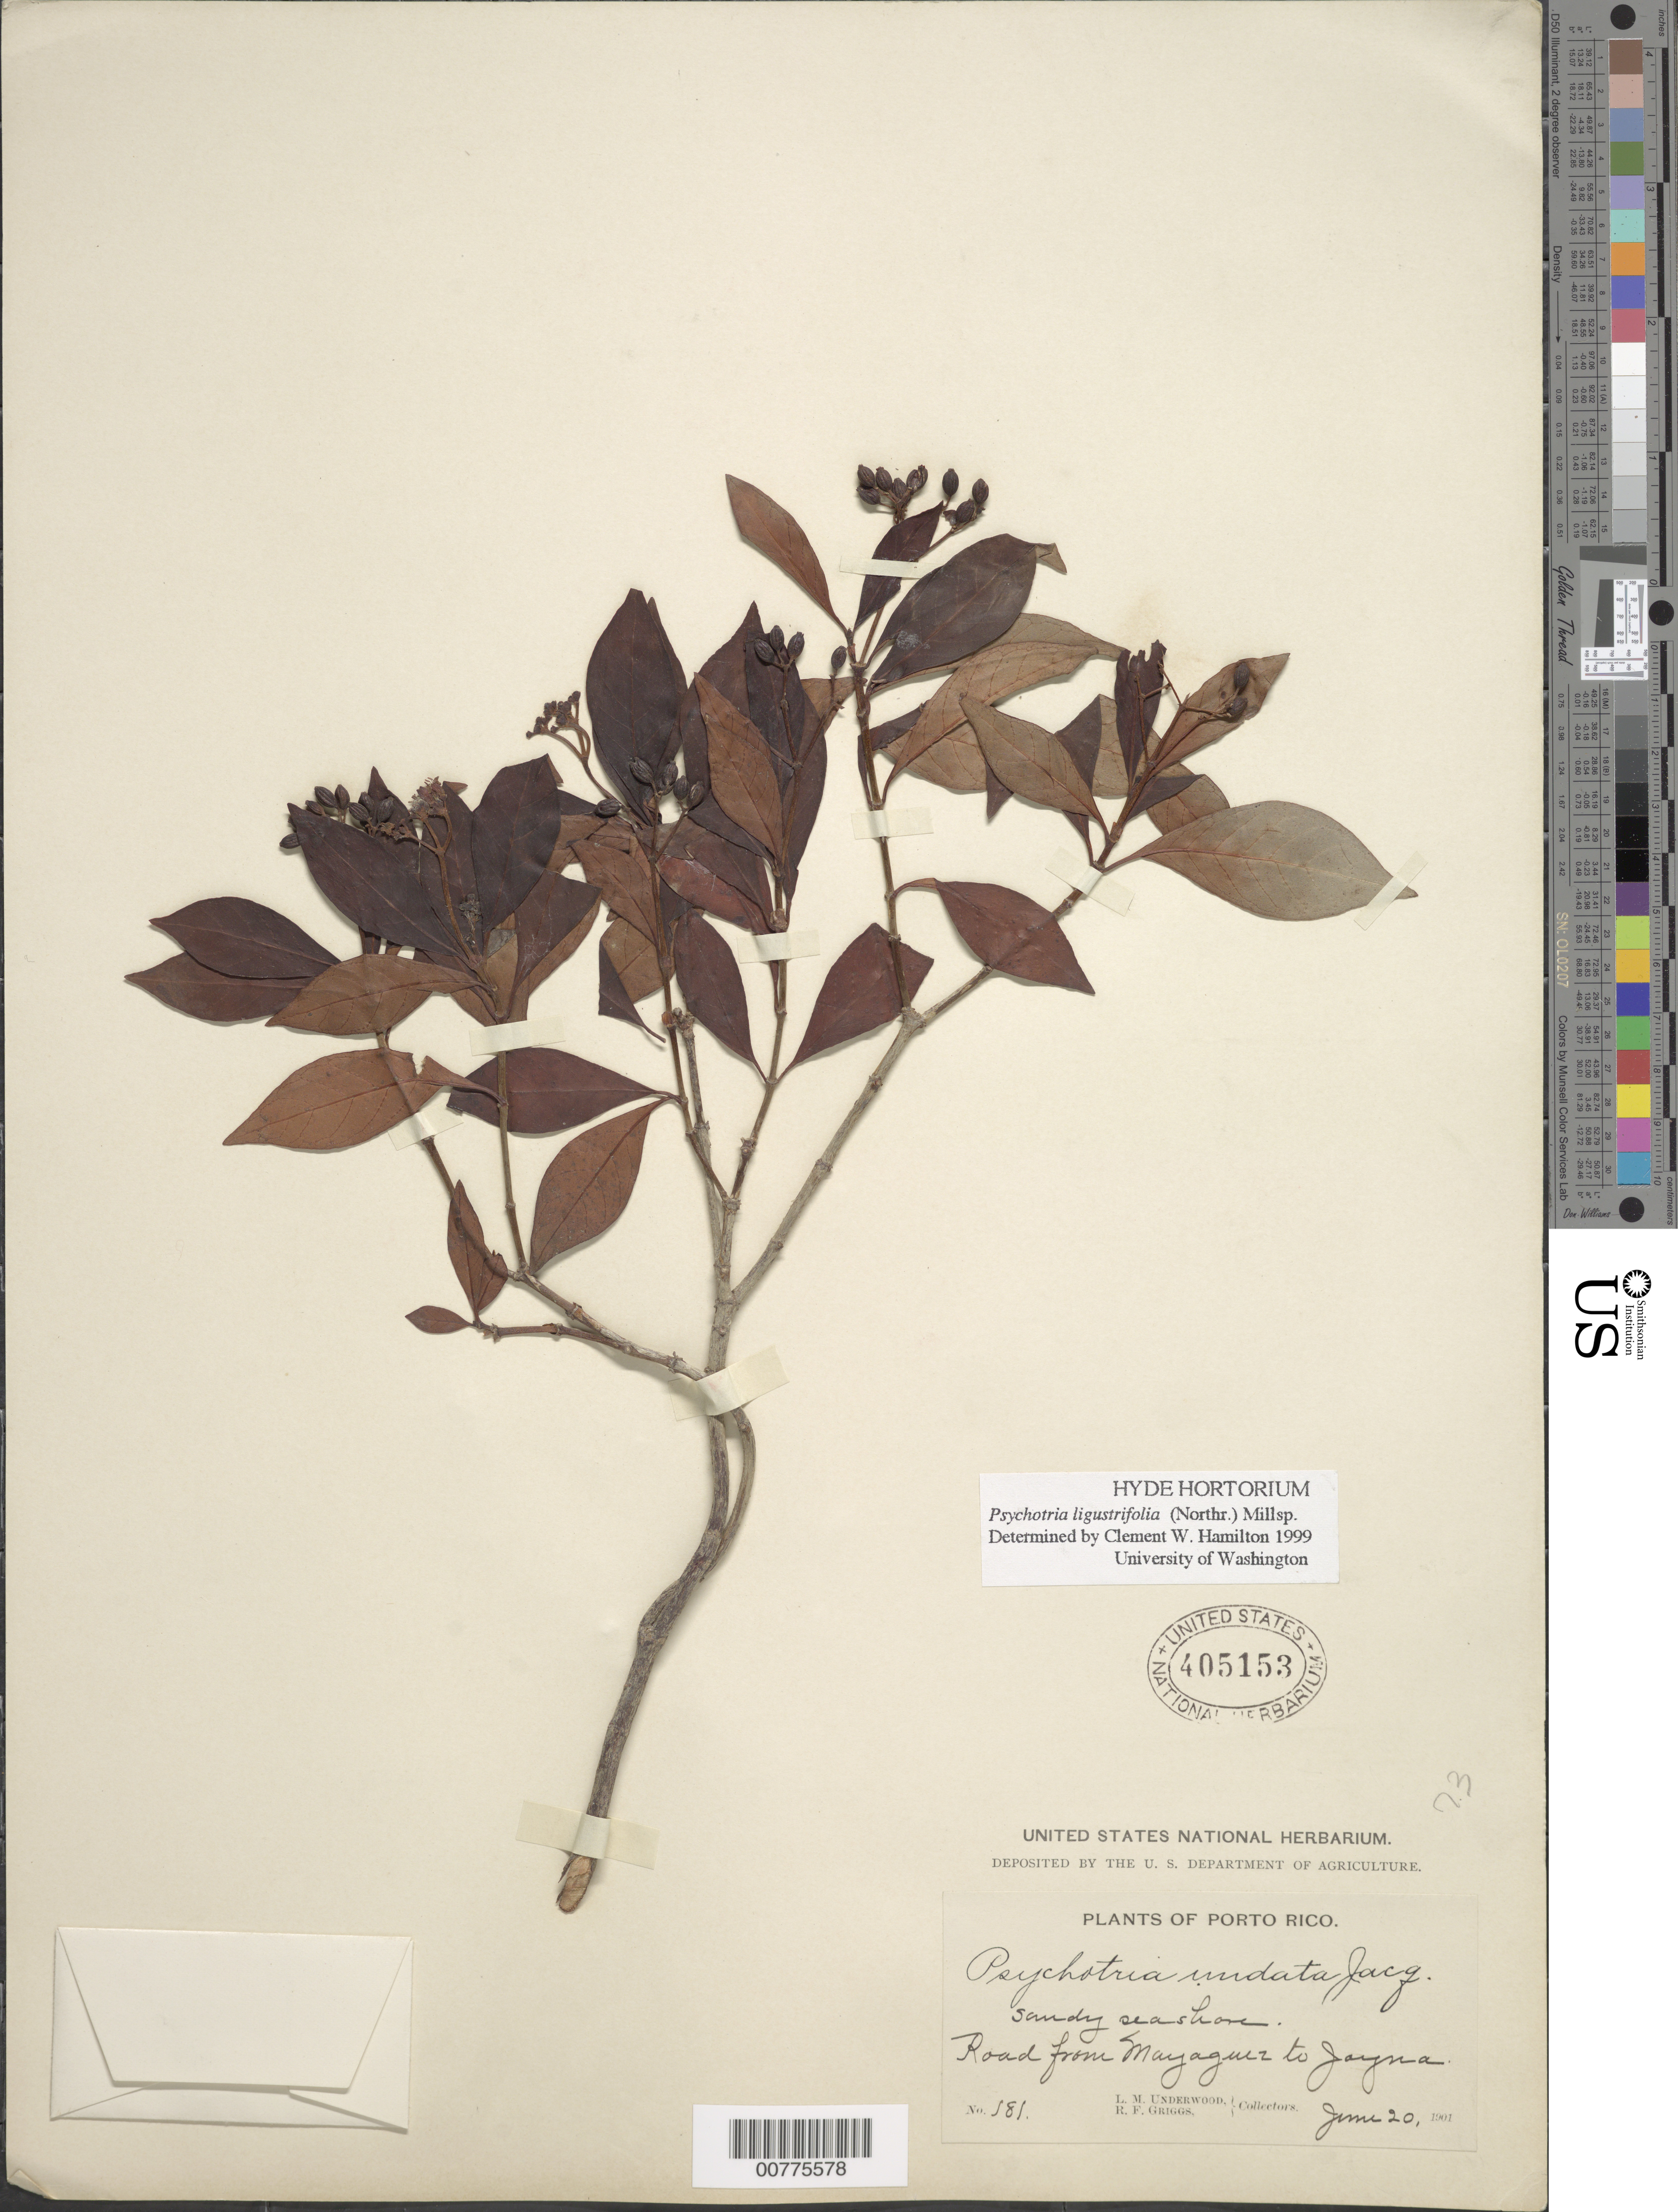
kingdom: Plantae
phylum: Tracheophyta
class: Magnoliopsida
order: Gentianales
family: Rubiaceae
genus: Psychotria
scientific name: Psychotria ligustrifolia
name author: (Northr.) Millsp.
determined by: Hamilton, C. W.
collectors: L. M. Underwood & R. F. Griggs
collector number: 181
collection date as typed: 20 Jun 1901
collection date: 1901-06-20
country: Puerto Rico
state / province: Mayagüez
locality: Road from Mayaguez to Jayua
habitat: Sandy seashore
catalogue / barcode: US 405153